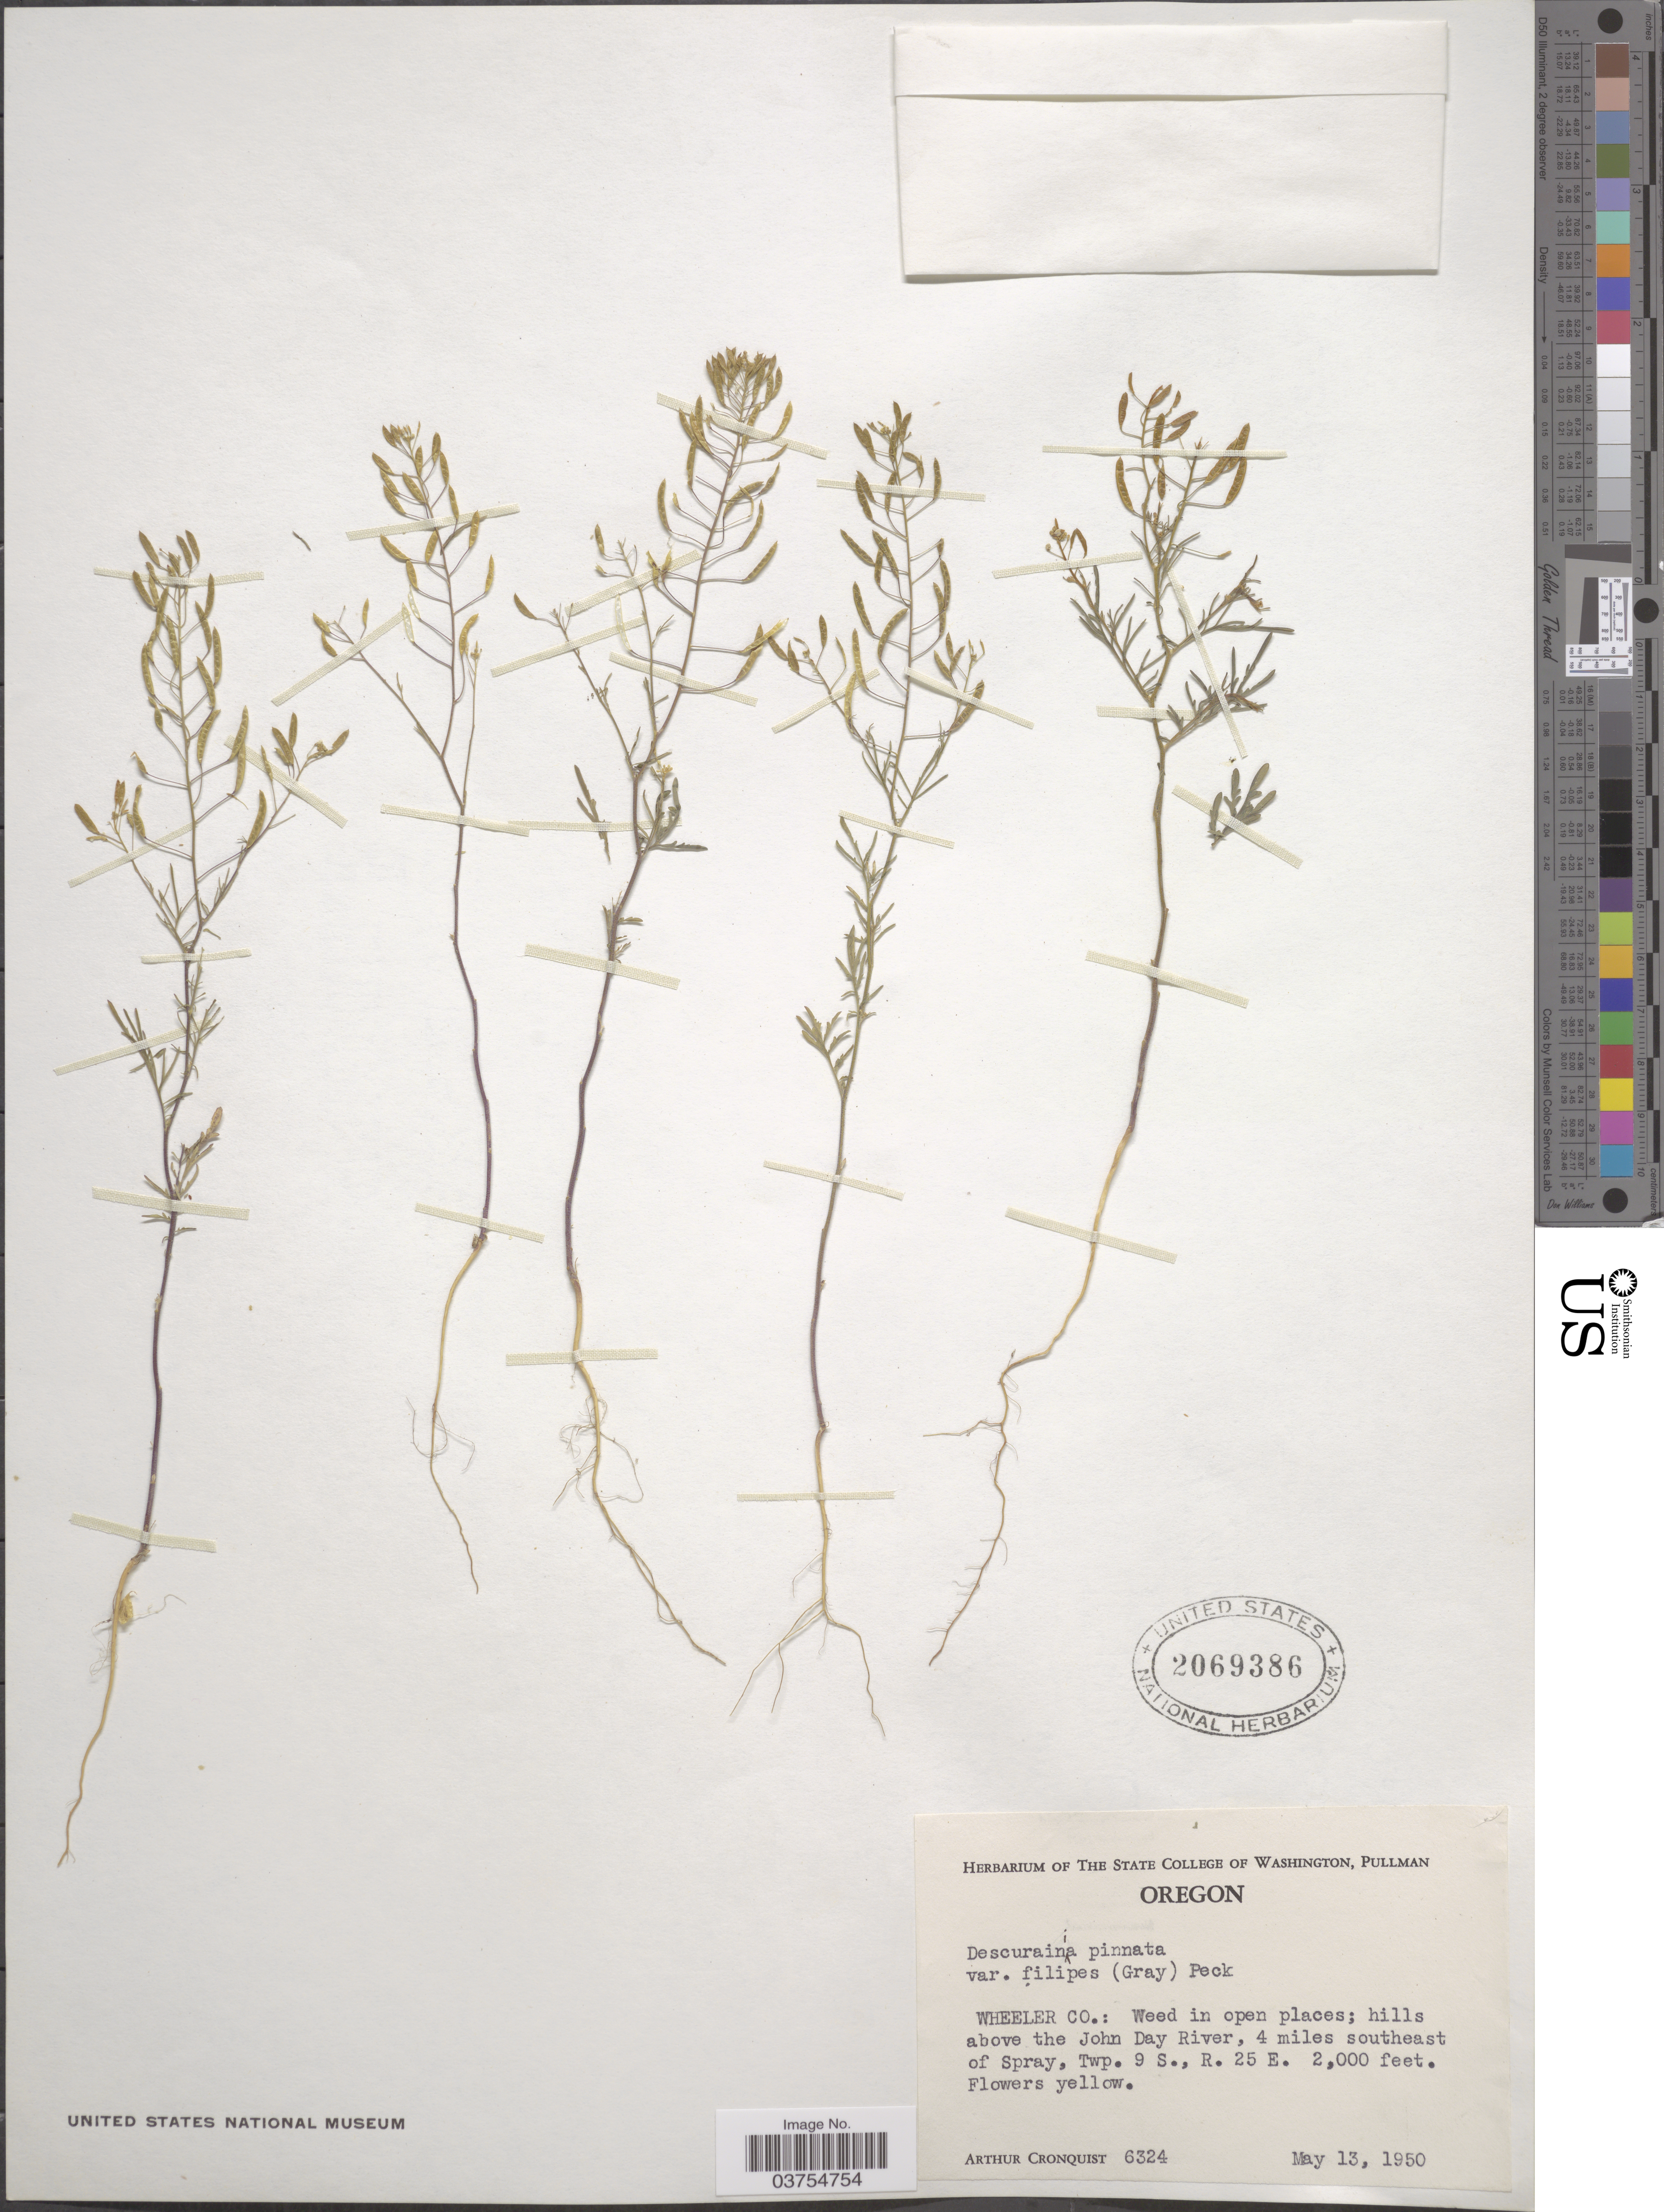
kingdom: Plantae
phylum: Tracheophyta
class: Magnoliopsida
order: Brassicales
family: Brassicaceae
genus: Descurainia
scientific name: Descurainia pinnata subsp. filipes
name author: (A. Gray) Detling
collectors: A. J. Cronquist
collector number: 6324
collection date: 1950-05-13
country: United States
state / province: Oregon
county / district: Wheeler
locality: Wheeler Co.: Weed in open places; hills above the John Day River, 4 miles southeast of Spray, Twp. 9 S., R 25 E.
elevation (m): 610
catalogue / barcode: US 2069386